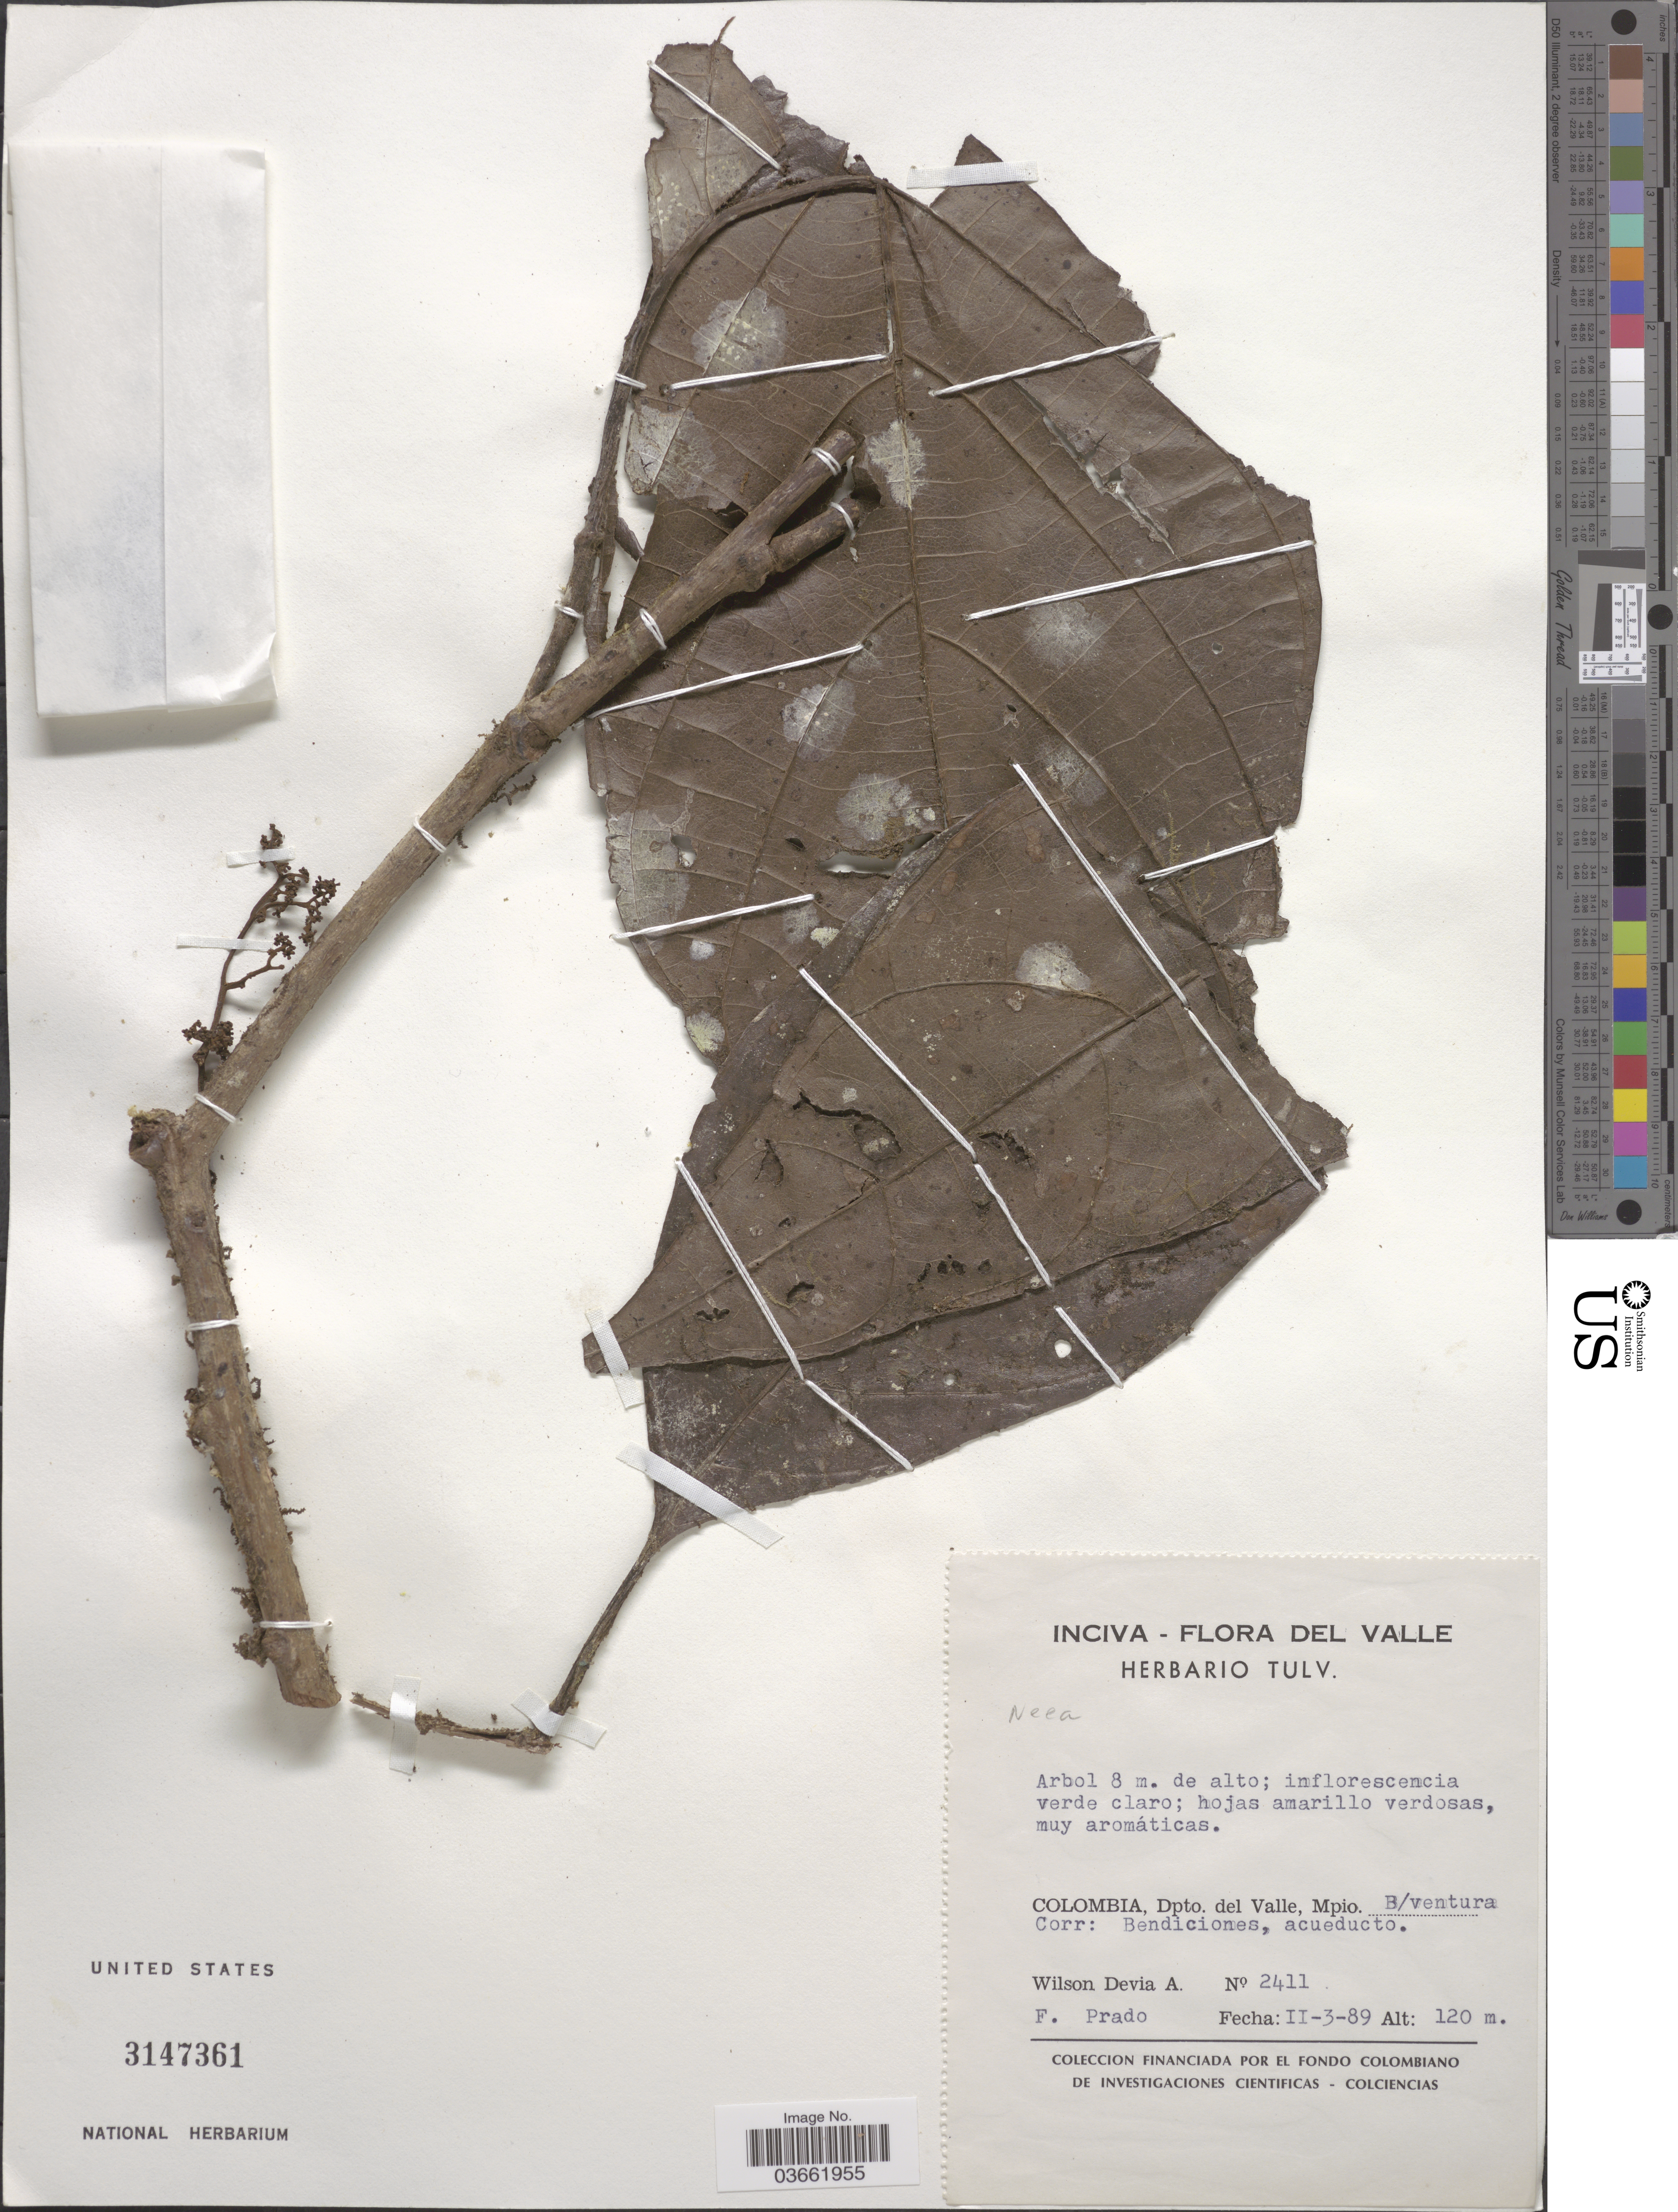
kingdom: Plantae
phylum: Tracheophyta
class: Magnoliopsida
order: Caryophyllales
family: Nyctaginaceae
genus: Neea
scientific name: Neea sp.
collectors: W. Devia A. & F. Prado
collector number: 2411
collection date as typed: Transcribed d/m/y: 3/2/89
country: Colombia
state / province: Valle del Cauca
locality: Dpto. del Valle, Mpio. B/ventura. Corr: Bendiciones, acueducto.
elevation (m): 120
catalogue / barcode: US 3147361